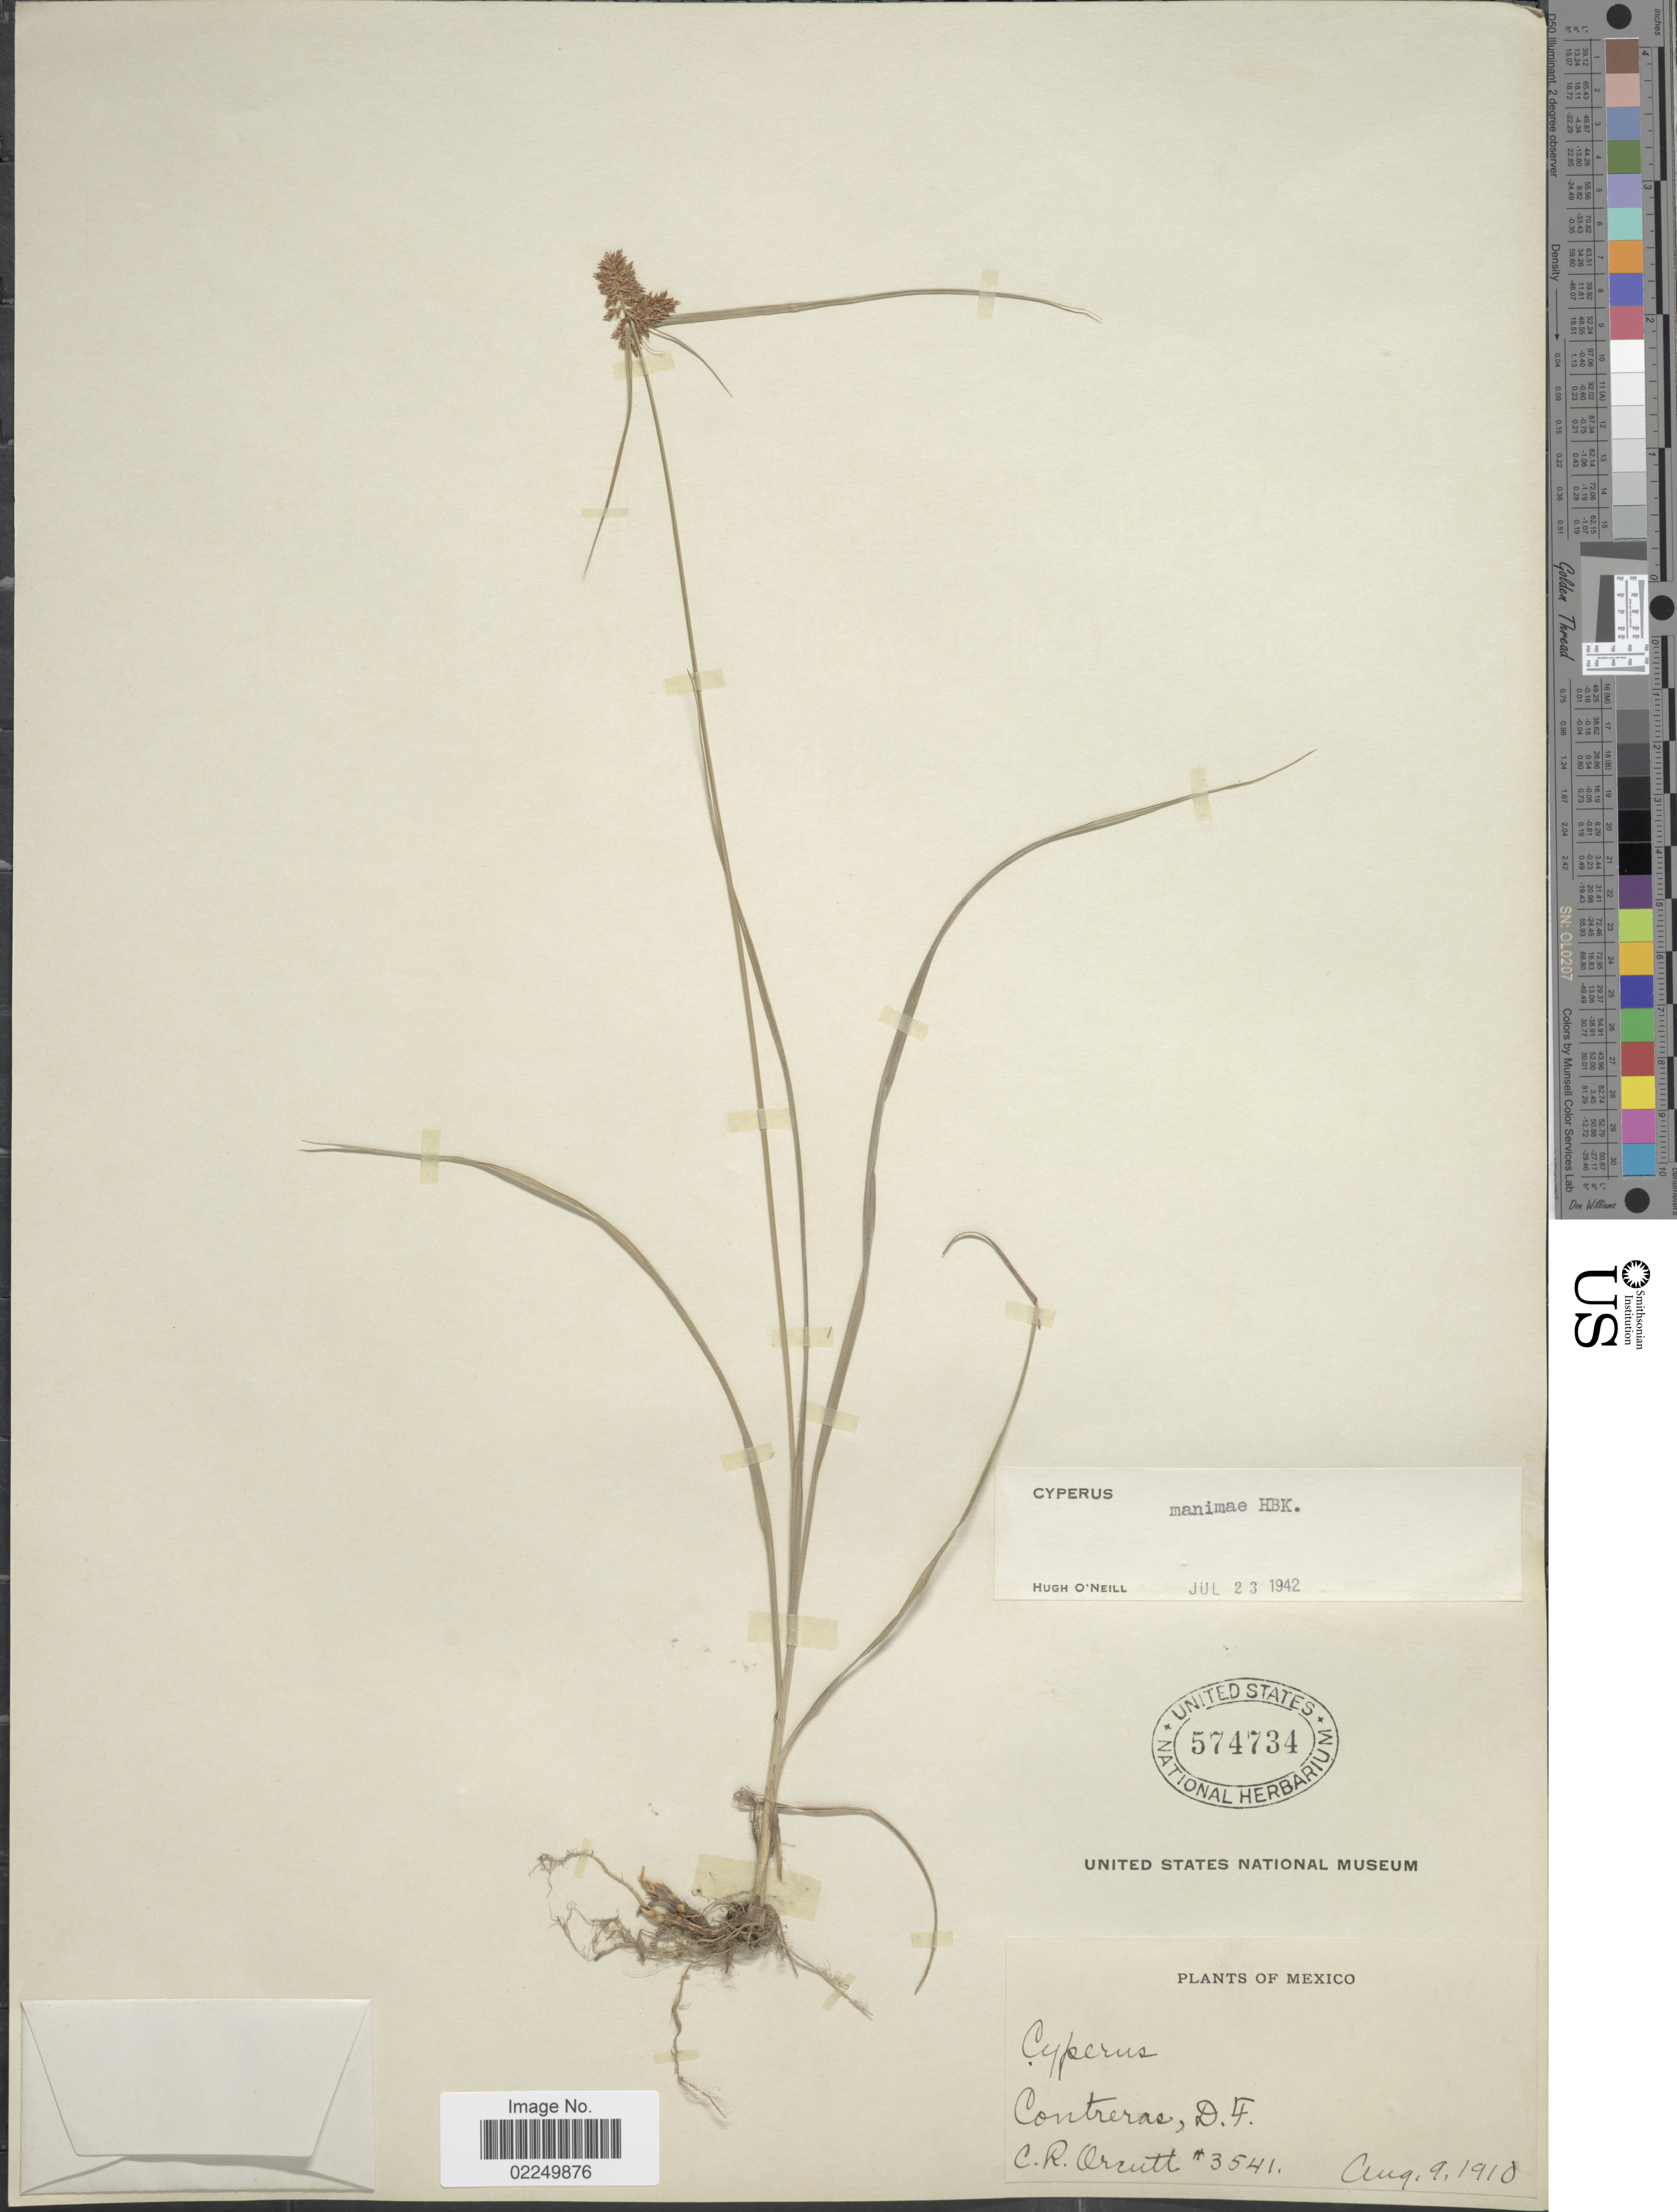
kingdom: Plantae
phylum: Tracheophyta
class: Liliopsida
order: Poales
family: Cyperaceae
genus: Cyperus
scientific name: Cyperus manimae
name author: Kunth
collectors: C. R. Orcutt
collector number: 3541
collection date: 1910-08-09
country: Mexico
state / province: Distrito Federal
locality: Contreras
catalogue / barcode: US 574734